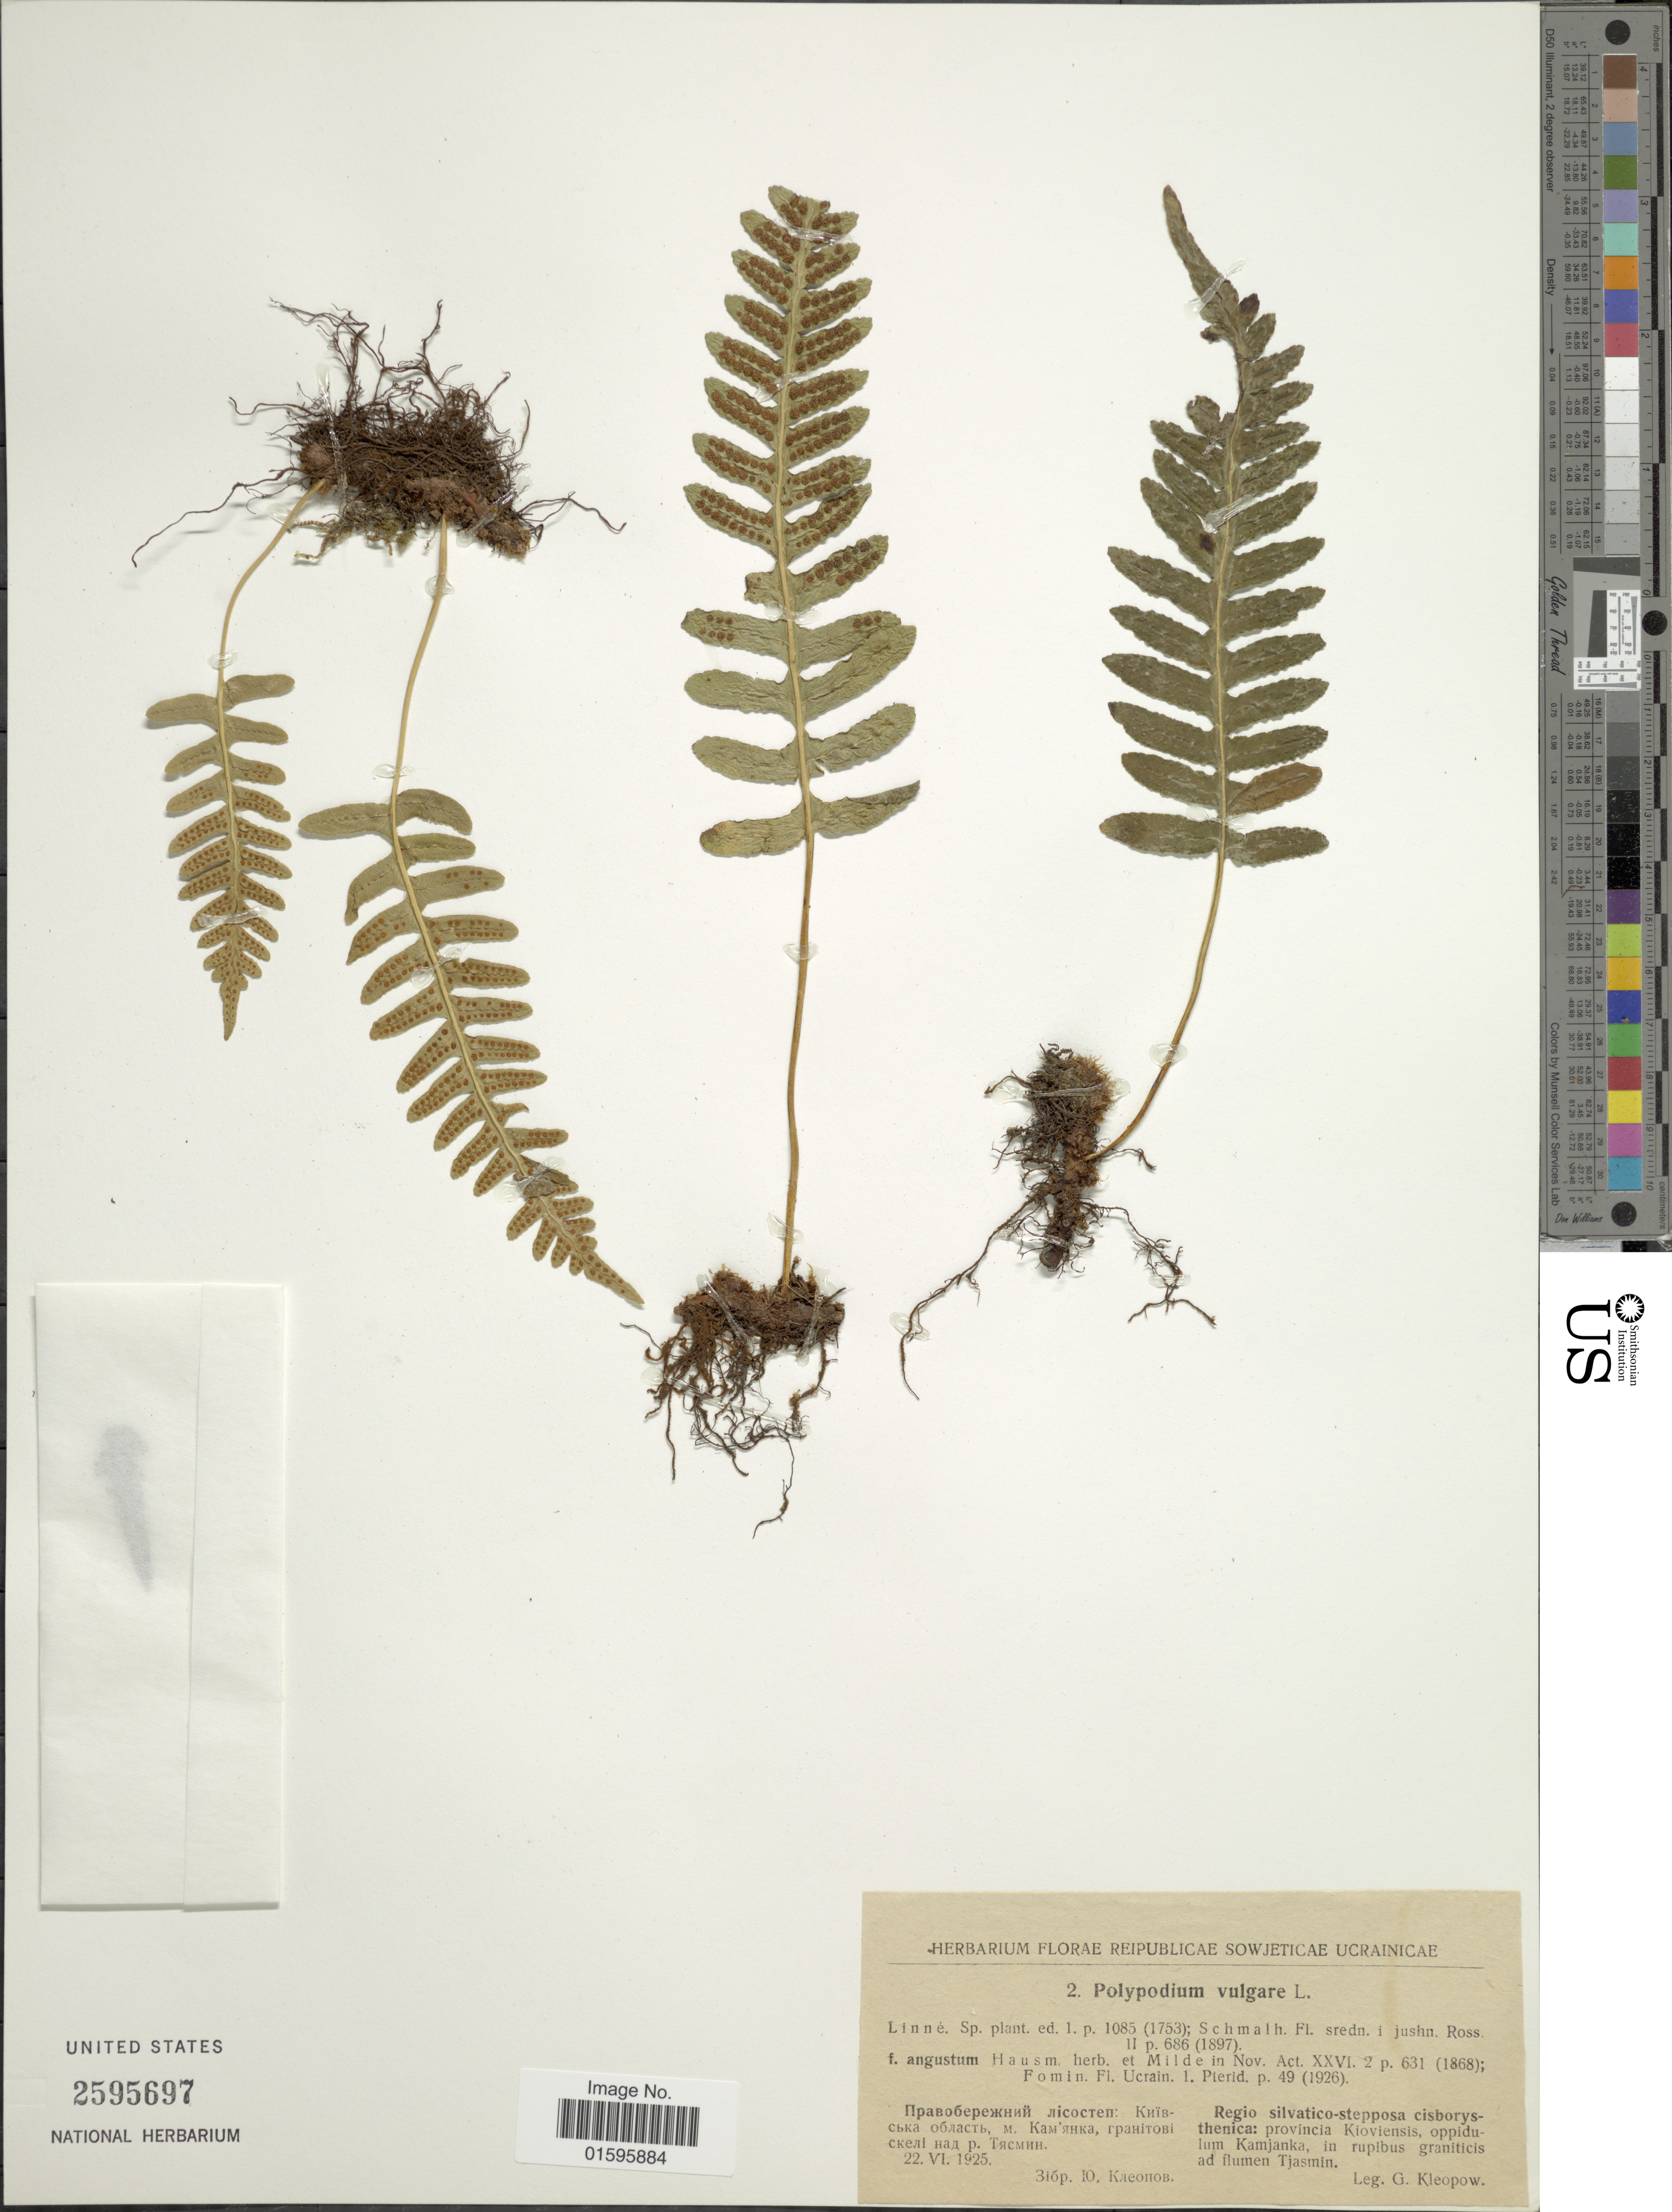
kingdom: Plantae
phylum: Tracheophyta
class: Polypodiopsida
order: Polypodiales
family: Polypodiaceae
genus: Polypodium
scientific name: Polypodium vulgare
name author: L.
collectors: G. Kleopow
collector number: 2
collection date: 1925-06-11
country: Ukraine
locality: Regio silvatico-stepposa cisborysthenica: provincia Kioviensis, oppidulum Kamjanka, in rupibus graniticis ad flumen Tjasmin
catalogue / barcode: US 2595697